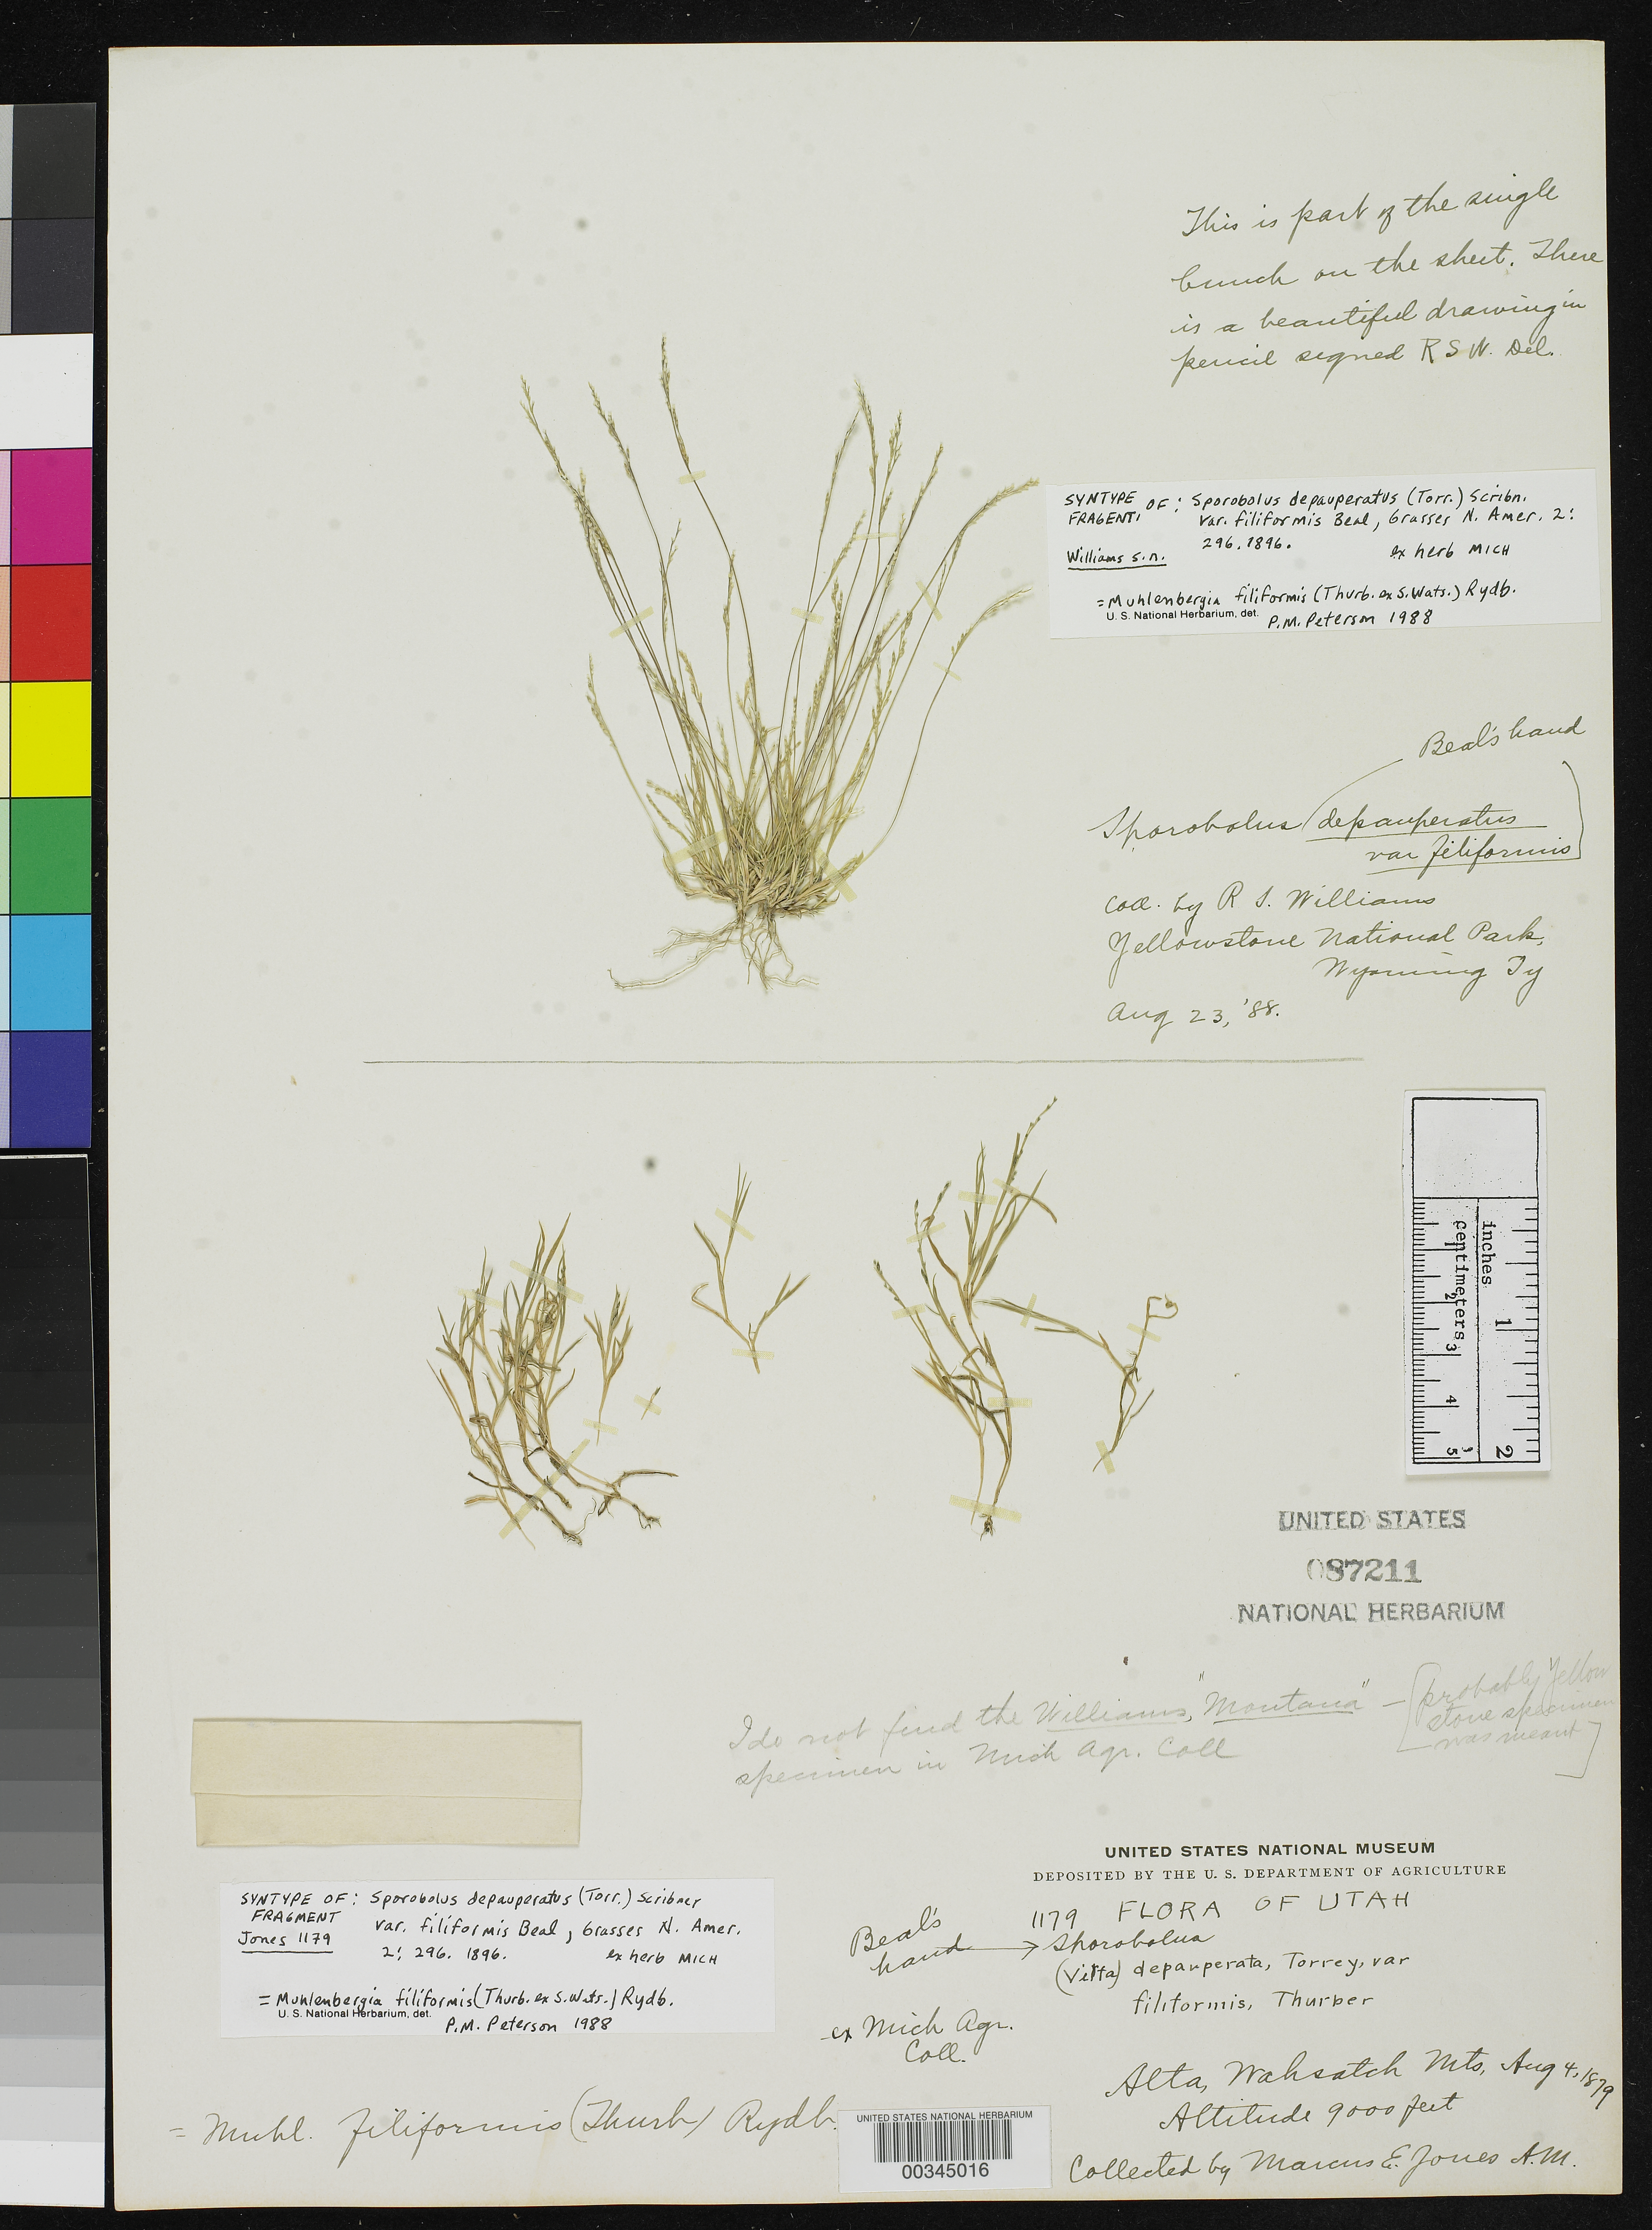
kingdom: Plantae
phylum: Tracheophyta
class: Liliopsida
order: Poales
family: Poaceae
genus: Sporobolus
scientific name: Sporobolus depauperatus var. filiformis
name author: W.J. Beal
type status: Syntype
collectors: M. E. Jones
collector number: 1179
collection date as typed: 04 Aug 1879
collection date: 1879-08-04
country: United States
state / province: Utah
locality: Alta Wahsatch Mountains.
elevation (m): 2743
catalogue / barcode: US 87211